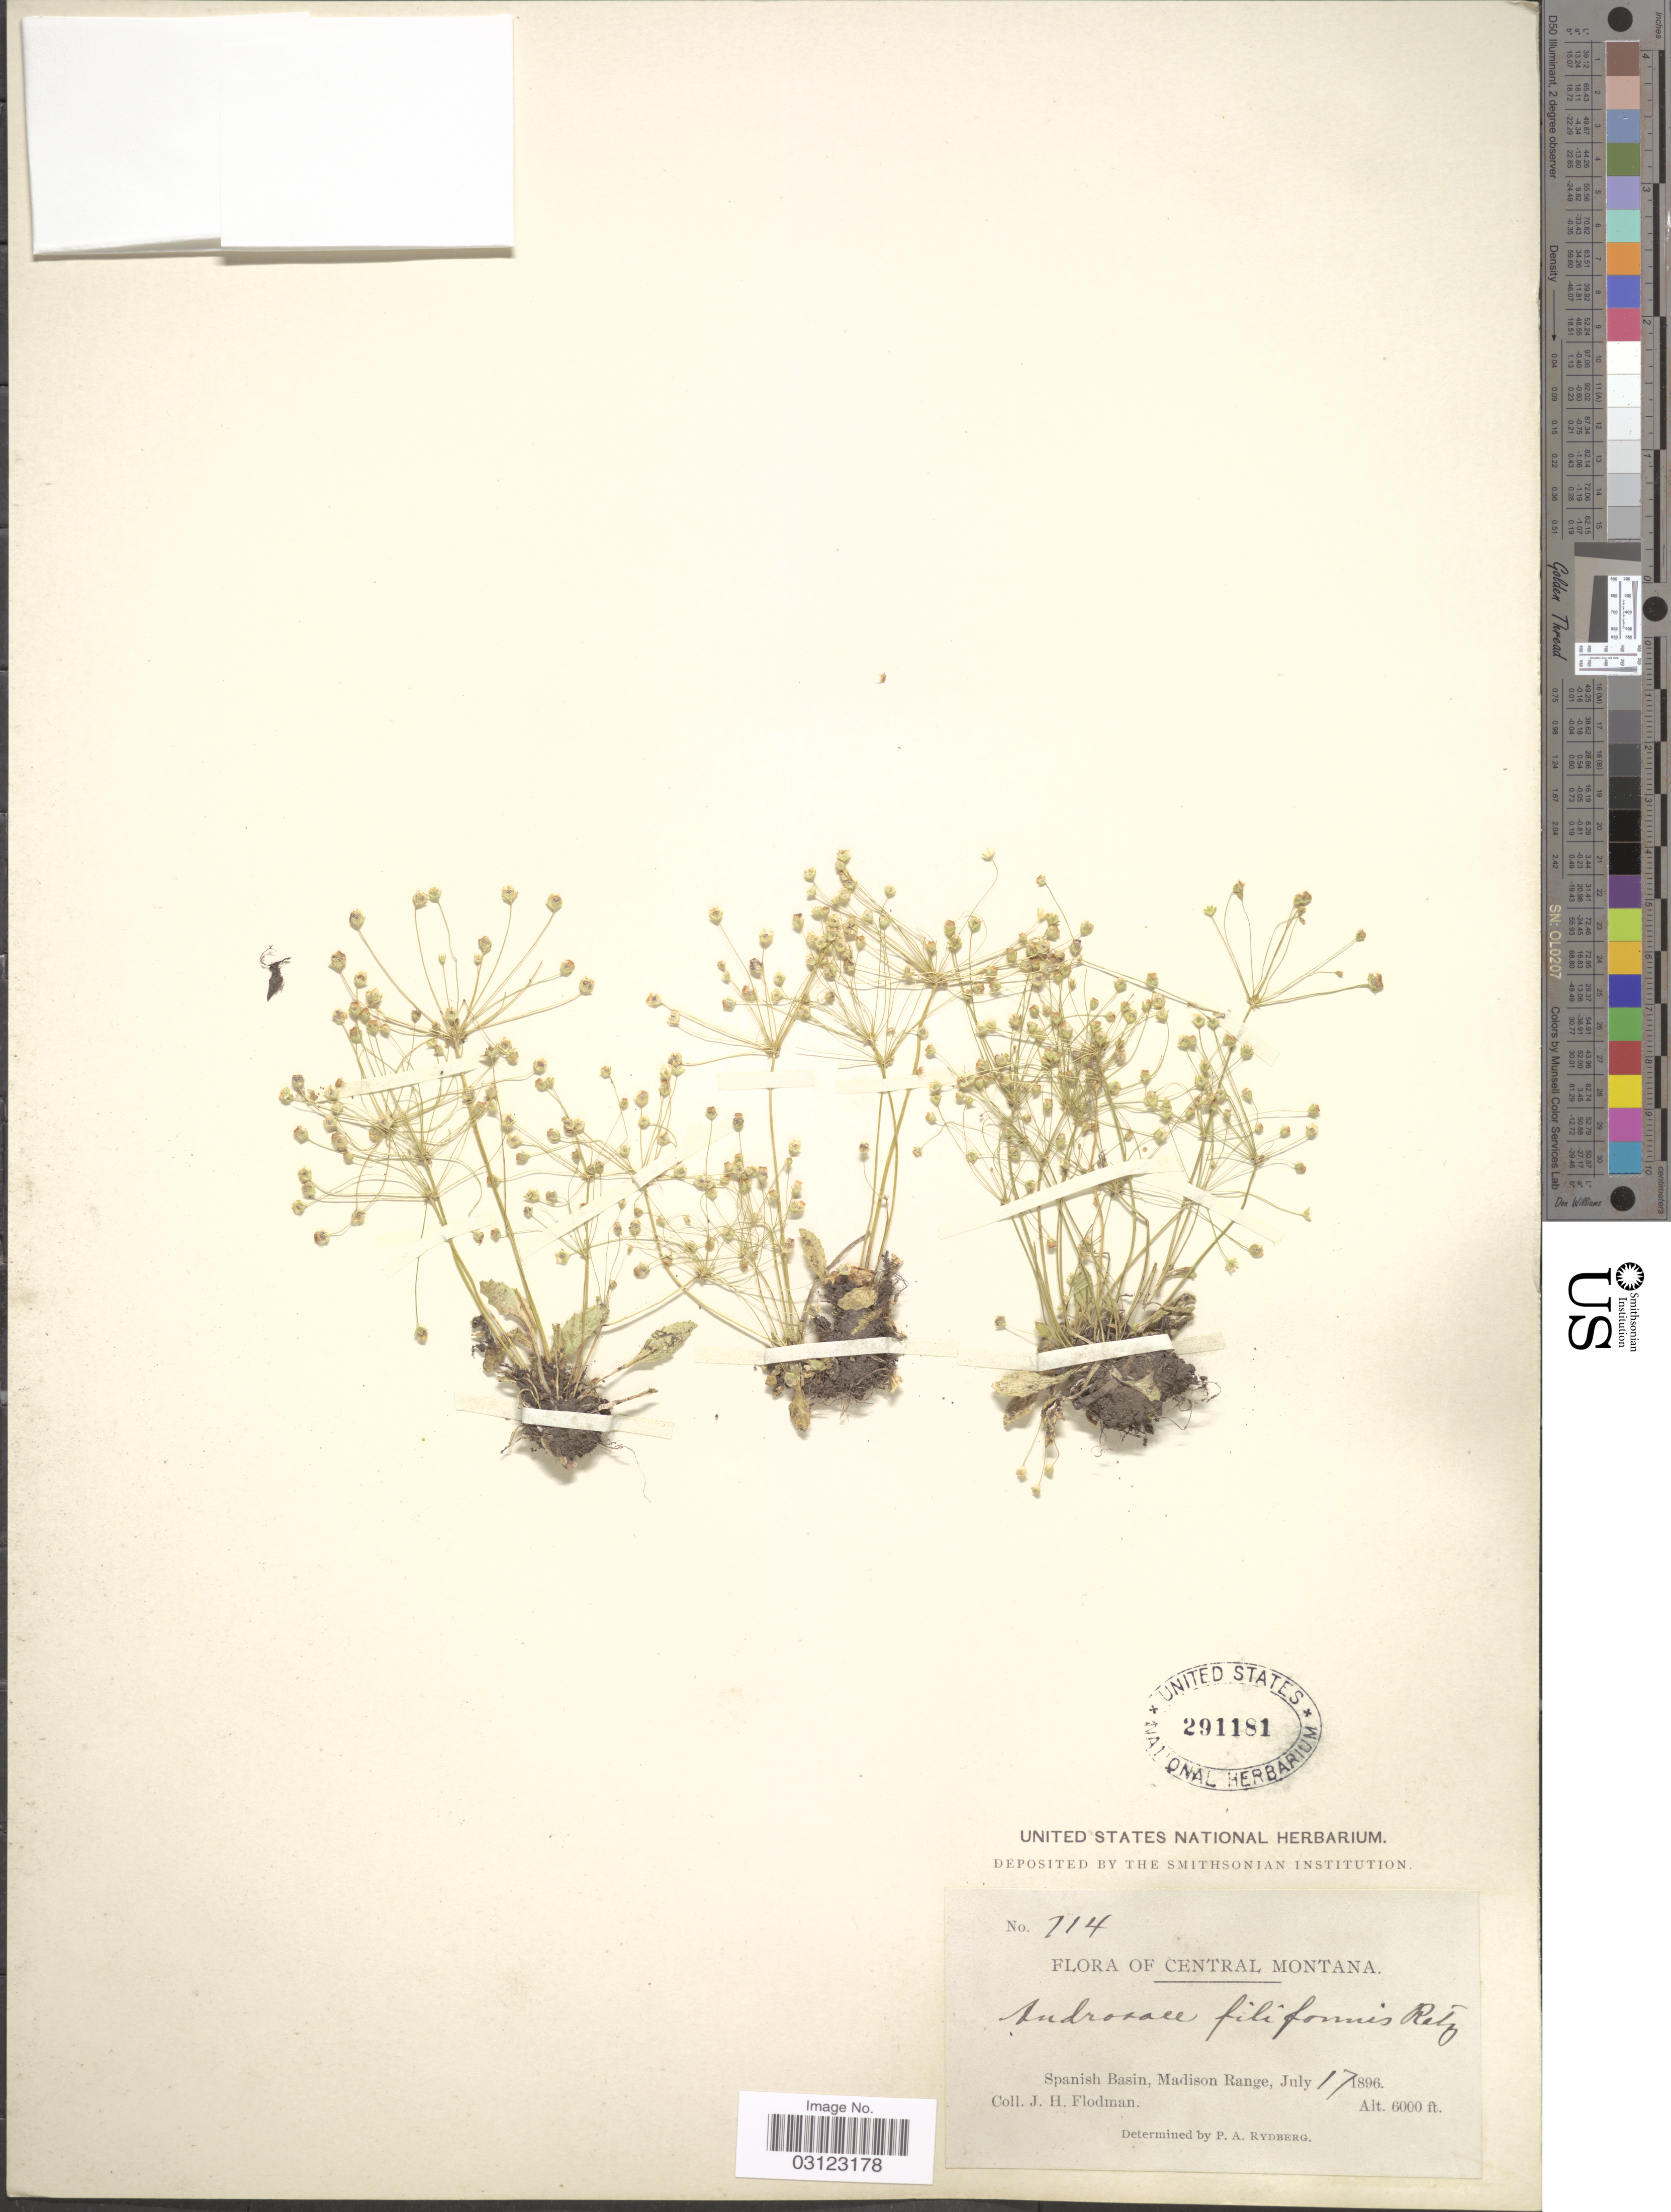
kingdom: Plantae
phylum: Tracheophyta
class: Magnoliopsida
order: Ericales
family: Primulaceae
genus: Androsace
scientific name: Androsace filiformis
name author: Retz.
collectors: J. Flodman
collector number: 714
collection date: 1896-07-17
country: United States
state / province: Montana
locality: Central Montana. Spanish Basin, Madison Range.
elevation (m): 1829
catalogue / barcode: US 291181